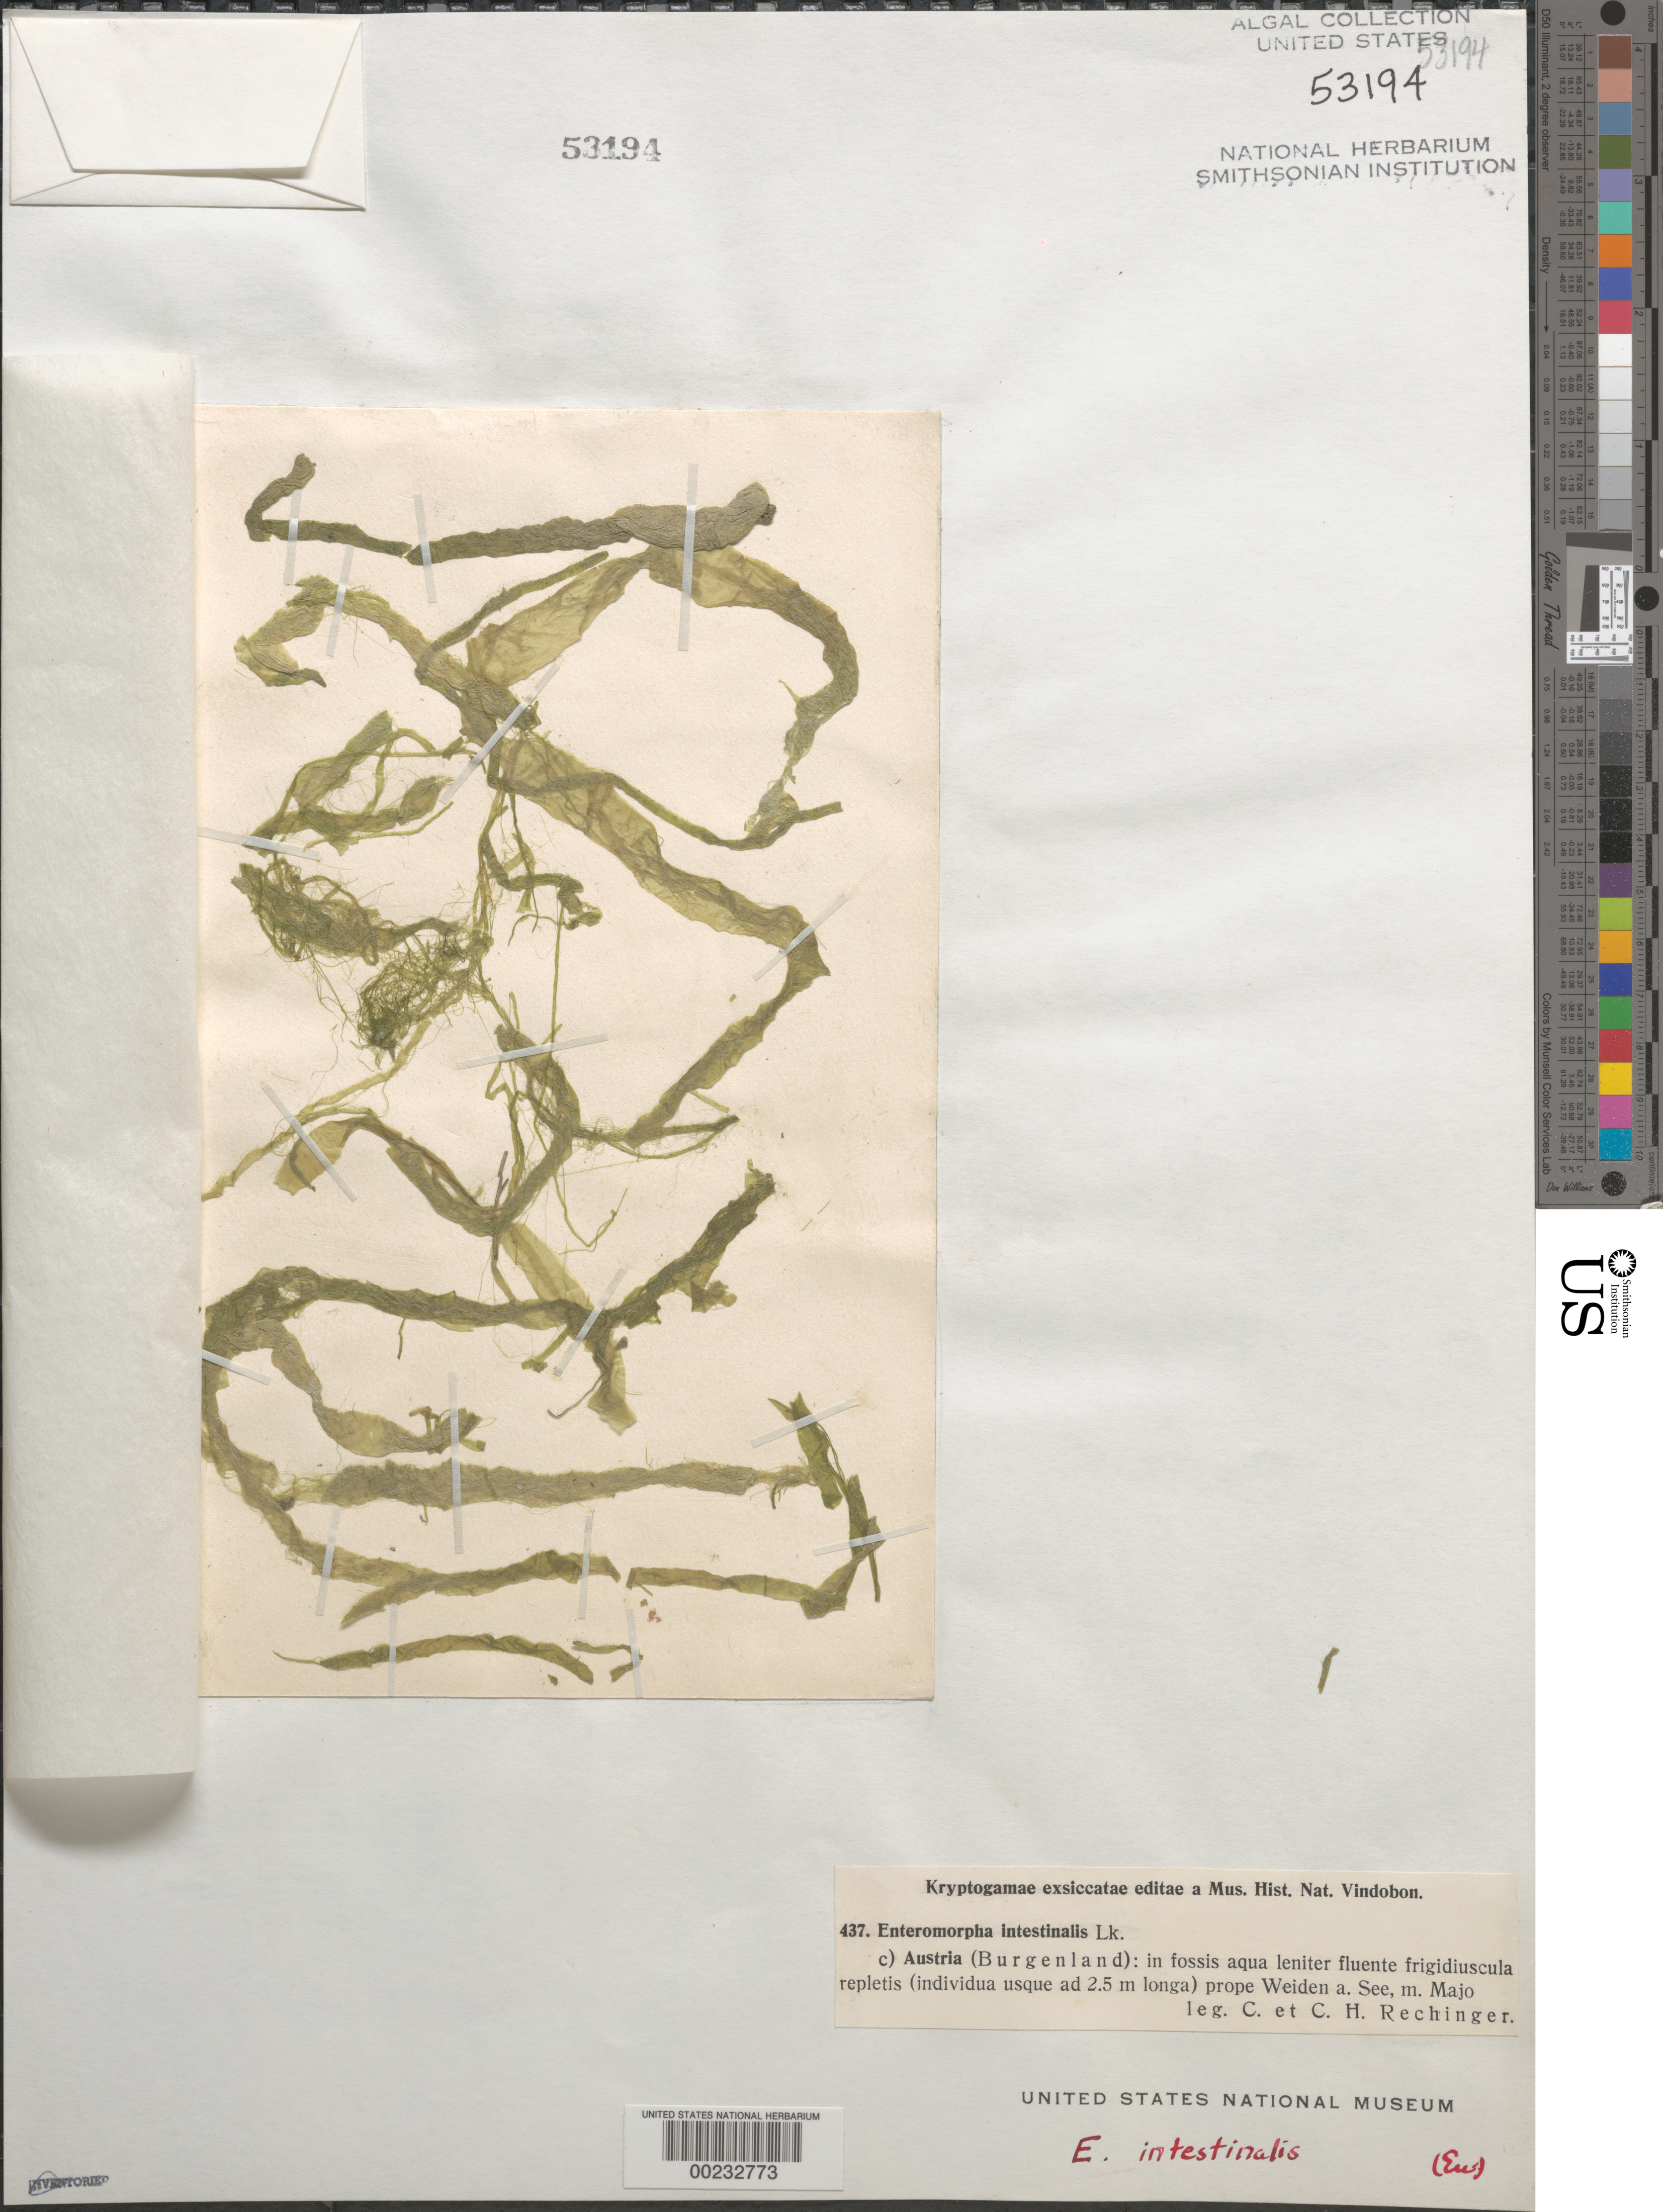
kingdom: Plantae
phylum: Chlorophyta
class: Ulvophyceae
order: Ulvales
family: Ulvaceae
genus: Ulva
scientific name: Ulva intestinalis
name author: L.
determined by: Algae name updating Project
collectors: K. Rechinger & K. H. Rechinger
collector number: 437c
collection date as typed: May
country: Austria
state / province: Burgenland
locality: Near Weiden am See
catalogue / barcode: US 53194